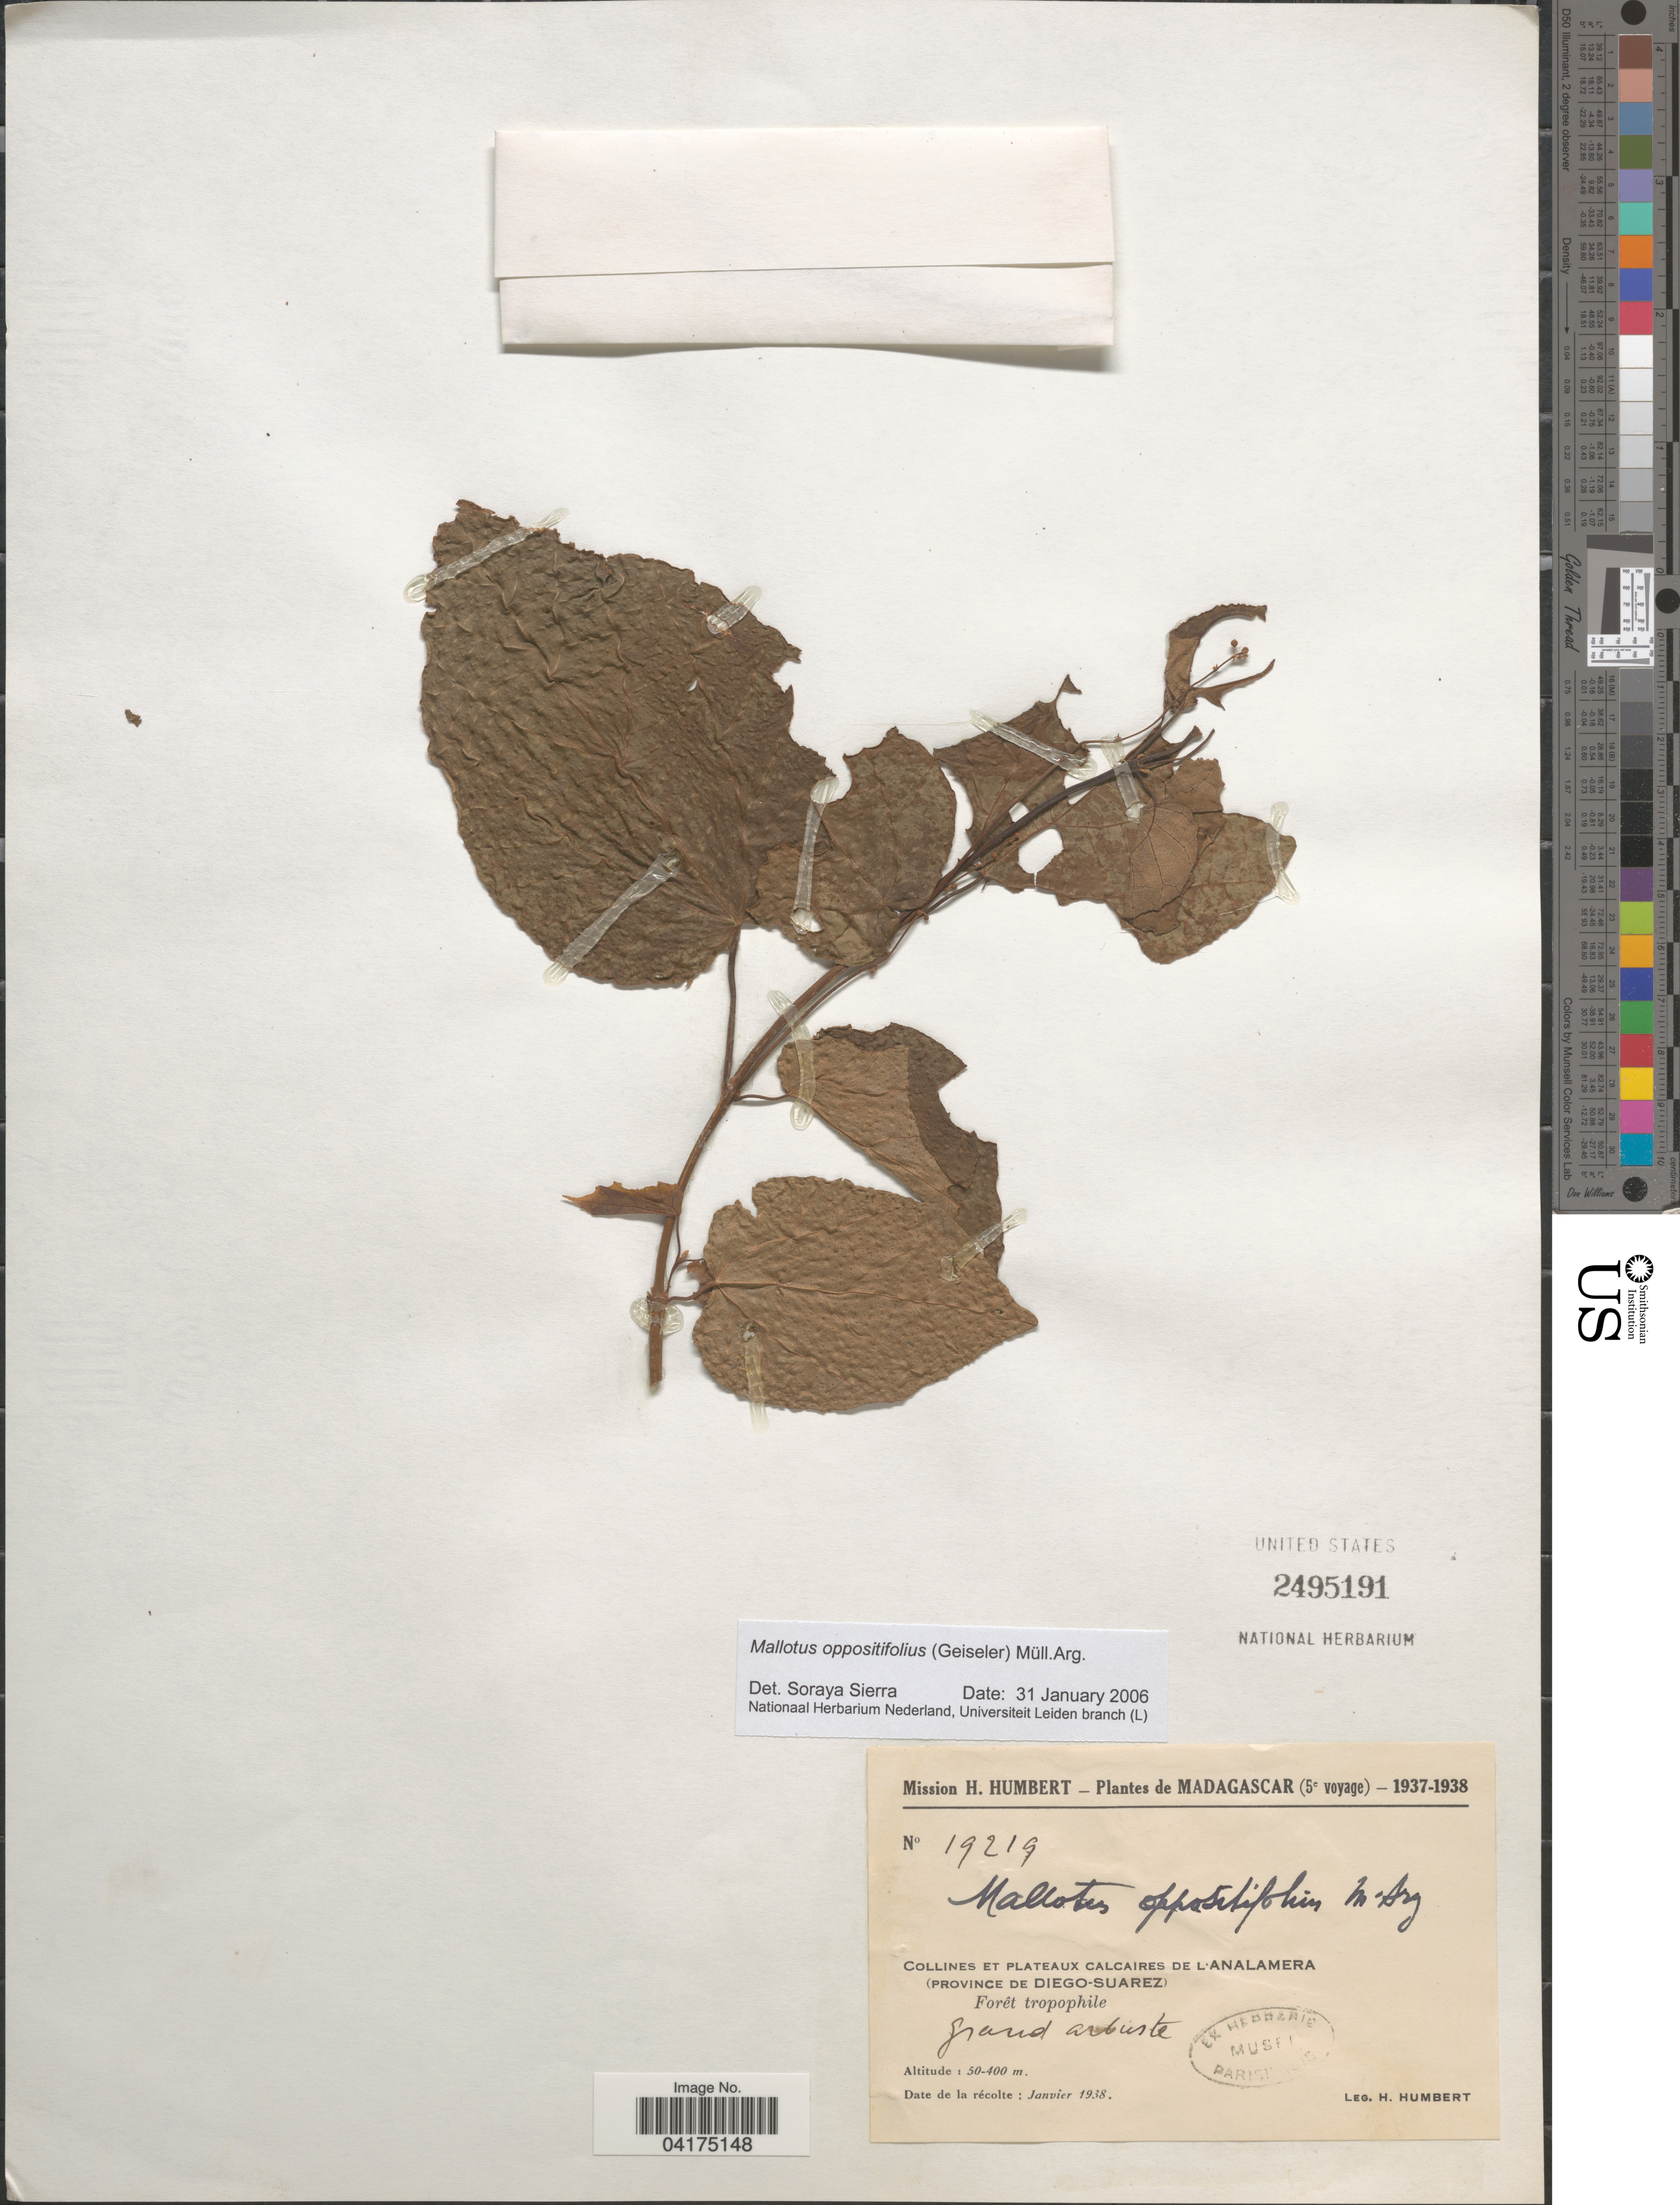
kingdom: Plantae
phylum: Tracheophyta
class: Magnoliopsida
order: Malpighiales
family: Euphorbiaceae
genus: Mallotus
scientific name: Mallotus oppositifolius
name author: (Geiseler) Müll. Arg.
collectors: H. Humbert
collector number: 19219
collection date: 1938-01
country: Madagascar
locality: (5e voyage) - 1937-1938. Collines et plateaux calcaires de l'Analamera (Province de Diego-Suarez).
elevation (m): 50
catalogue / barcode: US 2495191